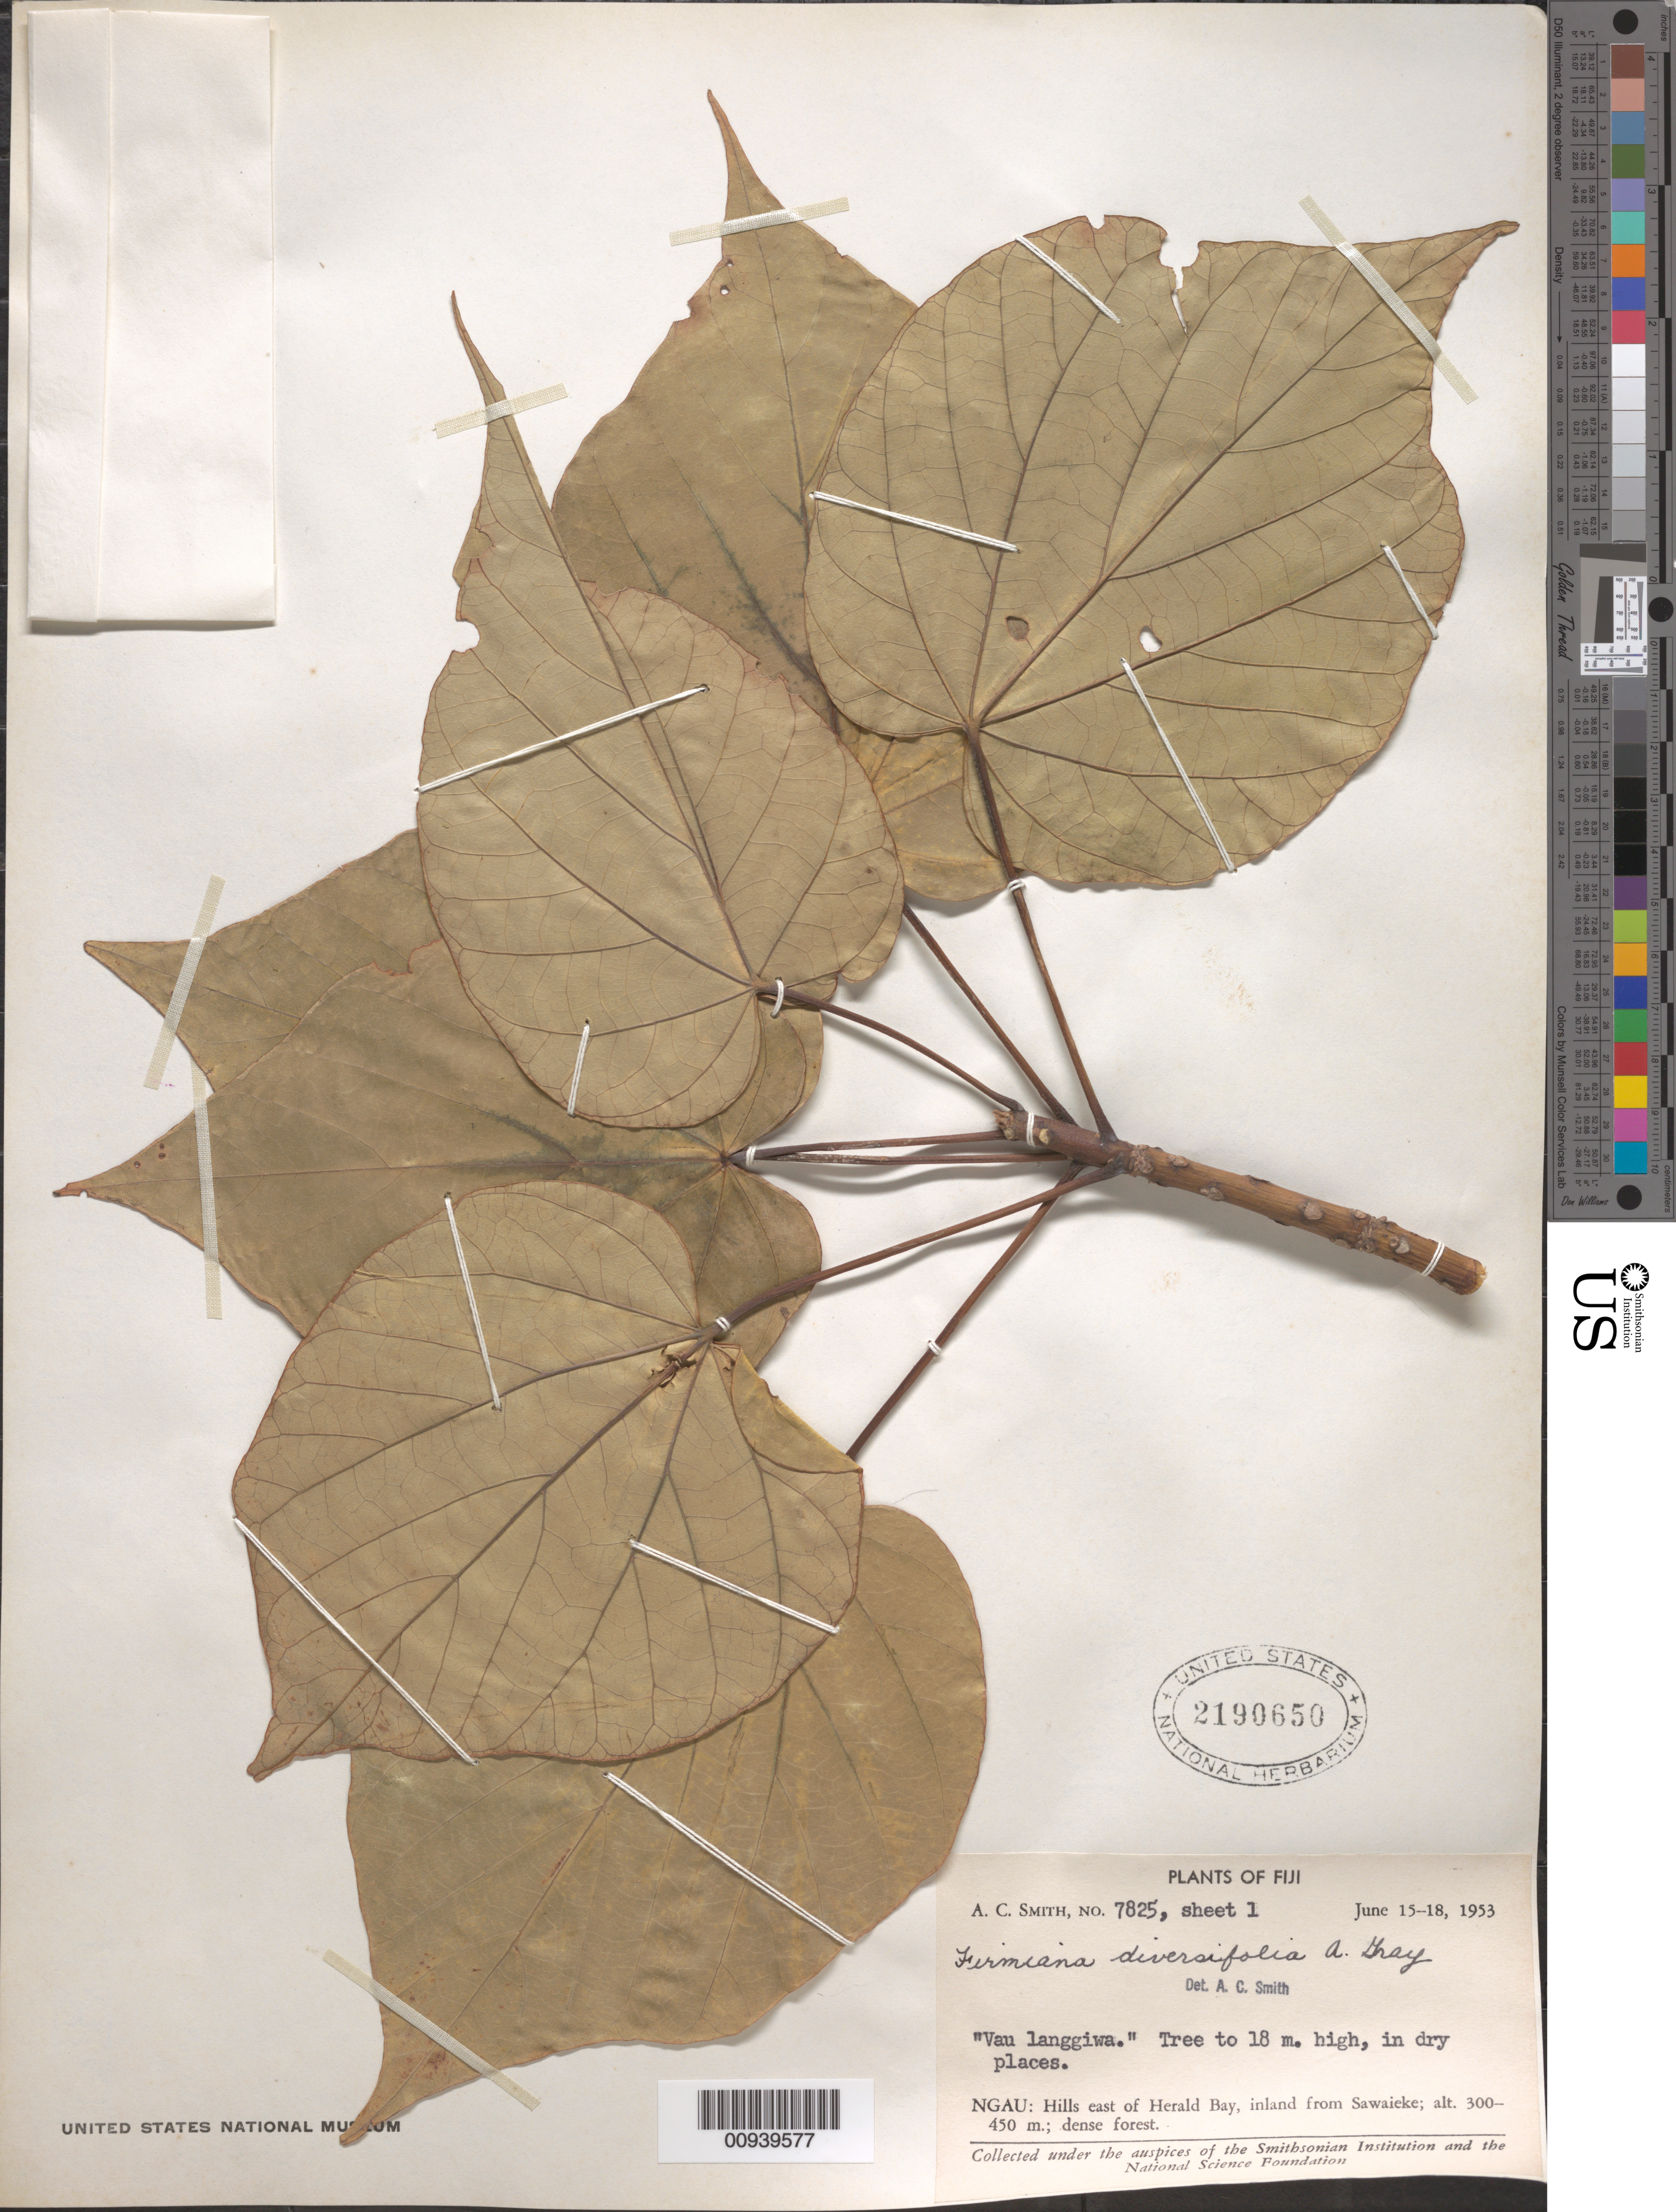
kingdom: Plantae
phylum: Tracheophyta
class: Magnoliopsida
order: Malvales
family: Malvaceae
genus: Firmiana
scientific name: Firmiana diversifolia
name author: A. Gray in Wilkes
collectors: C. A. Smith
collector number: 7825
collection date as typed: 15 Jun 1953 to 18 Jun 1953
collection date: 1953-06-15/1953-06-18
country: Fiji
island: Gau [Ngau]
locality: (Also known as Gau) Hills east of Herald Bay, inland from Sawaieke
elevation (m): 300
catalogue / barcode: US 2190650